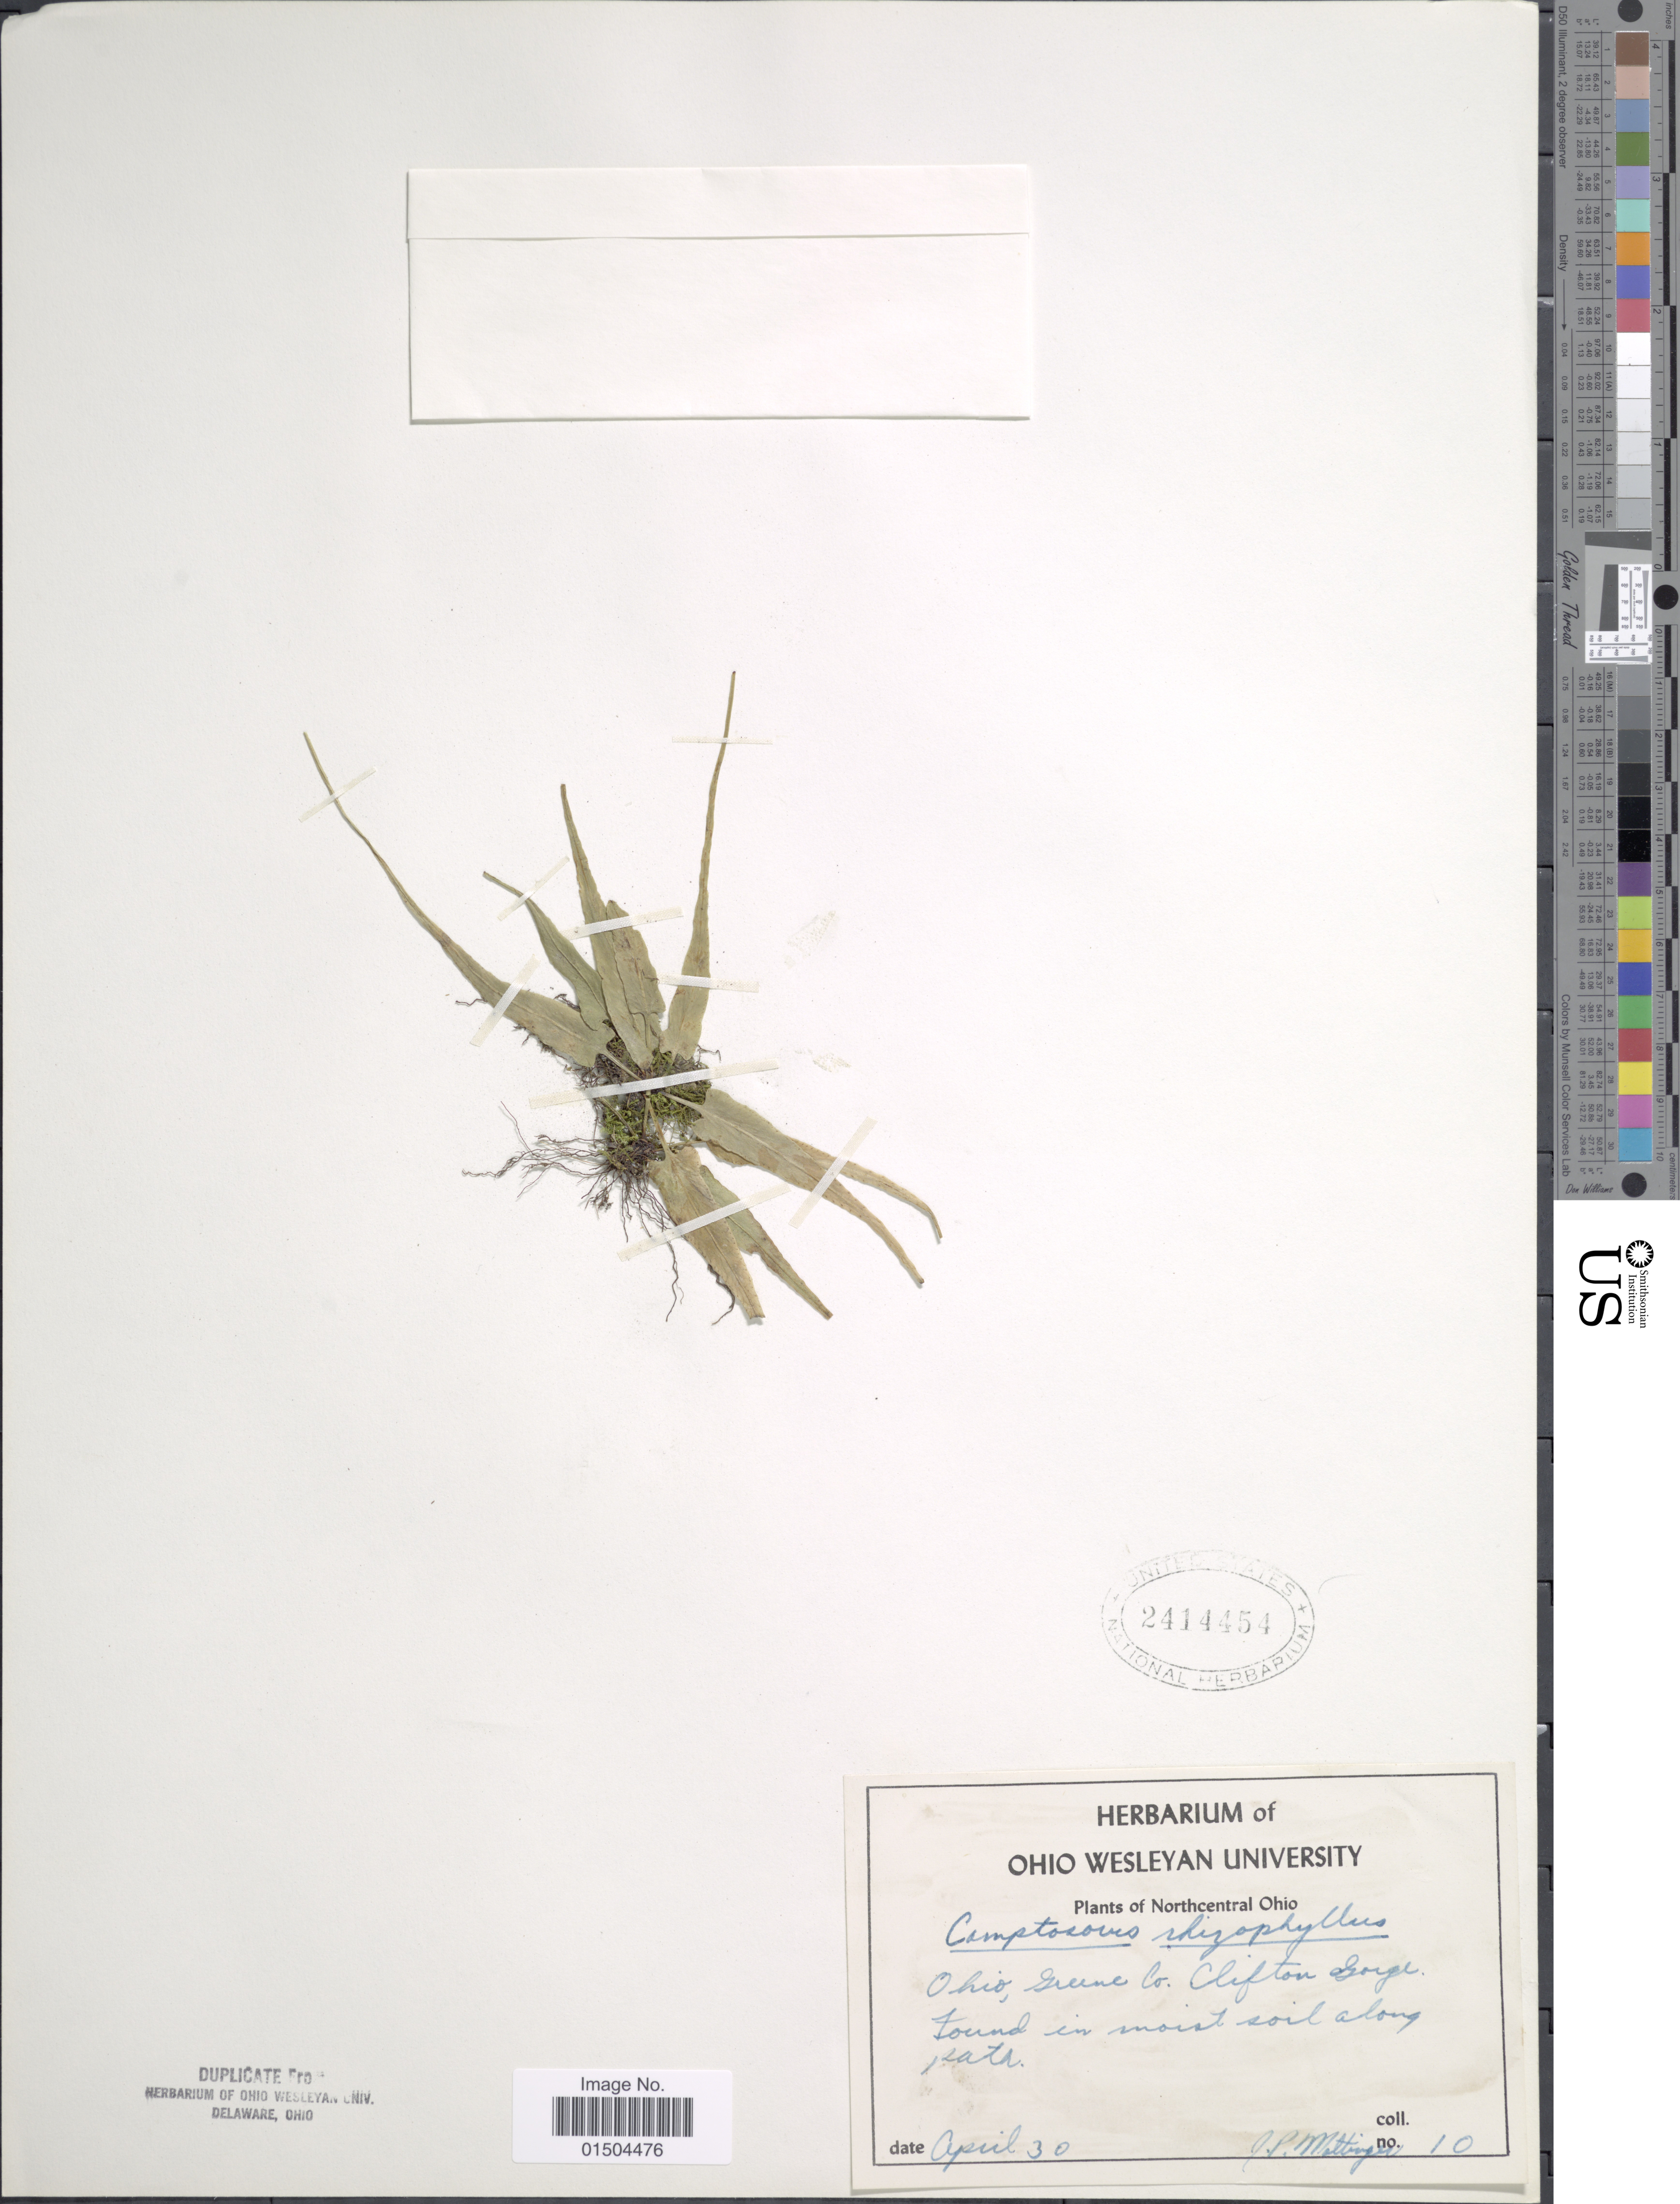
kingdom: Plantae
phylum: Tracheophyta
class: Polypodiopsida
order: Polypodiales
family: Aspleniaceae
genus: Asplenium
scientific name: Asplenium rhizophyllum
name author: L.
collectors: J. Motting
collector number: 10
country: United States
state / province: Ohio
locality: North central Ohio. Greene Co. Cilfton Gorge.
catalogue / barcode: US 2414454